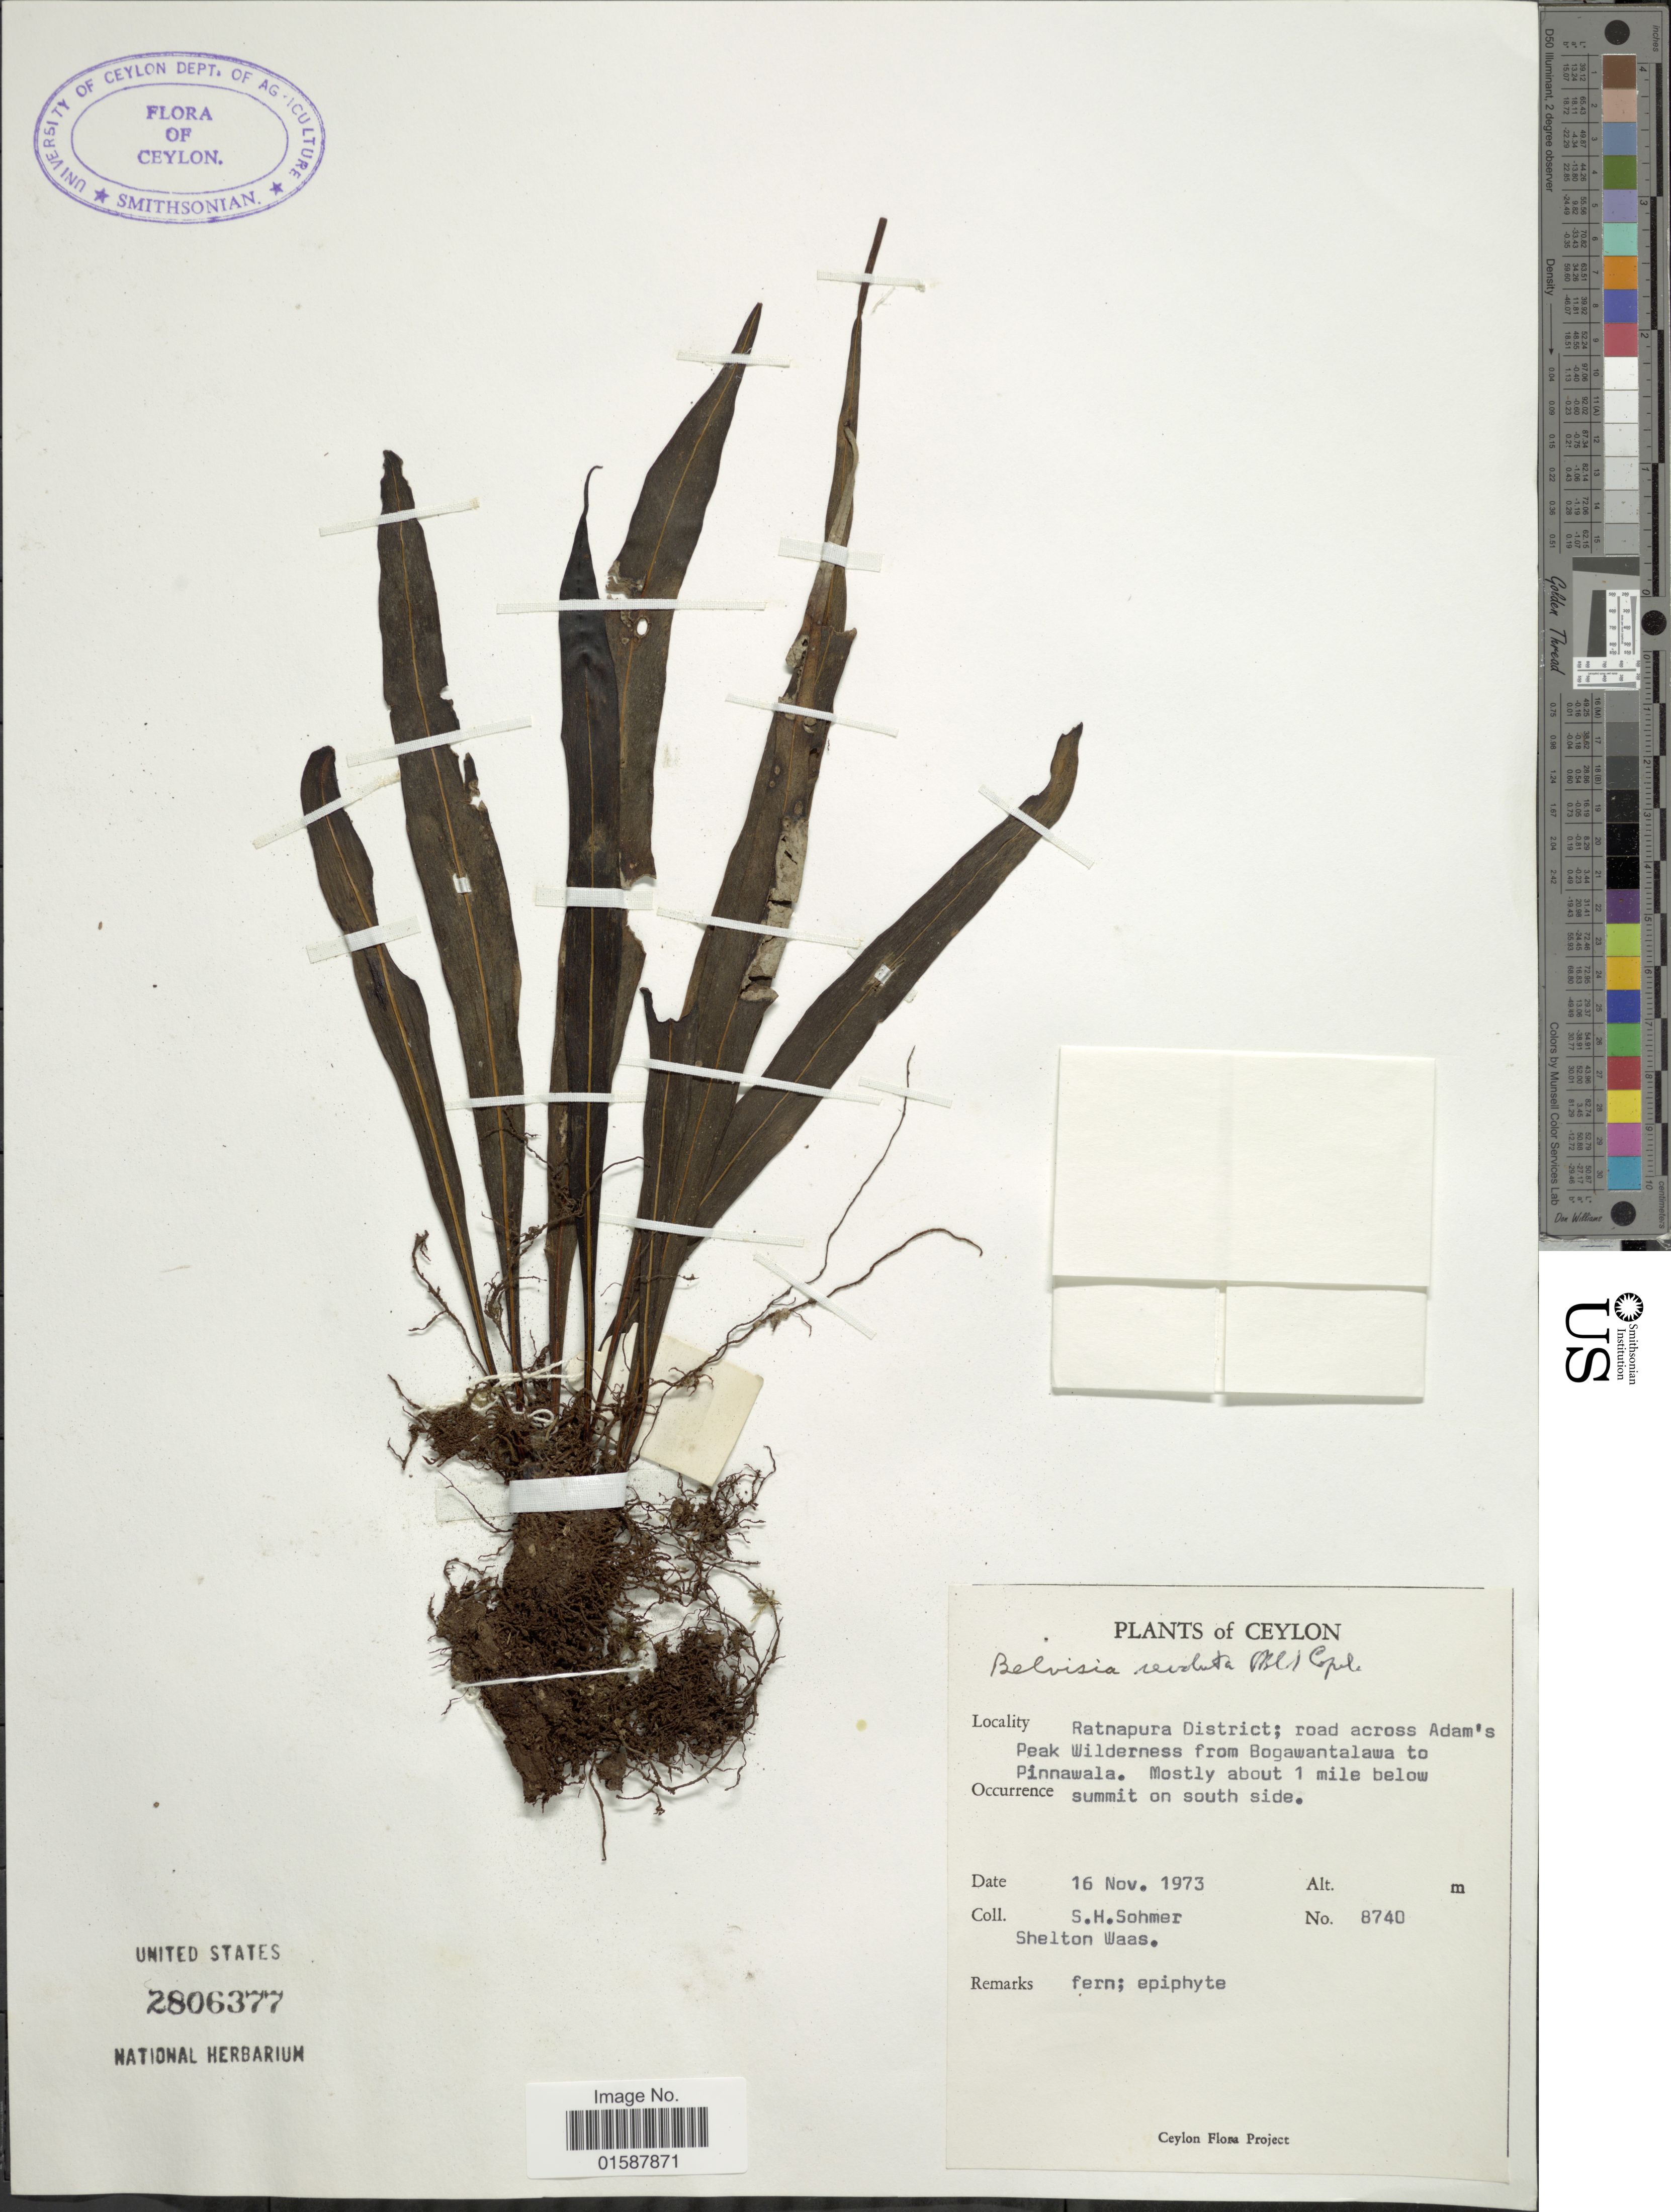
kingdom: Plantae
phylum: Tracheophyta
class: Polypodiopsida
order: Polypodiales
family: Polypodiaceae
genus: Lepisorus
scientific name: Lepisorus revoluta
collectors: S. H. Sohmer & S. Waas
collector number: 8740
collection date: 1973-11-16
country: Sri Lanka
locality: Ceylon. Ratnapura District; road across Adam's Peak Wilderness from Bogawantalawa to Pinnawala. Mostly about 1 mile below summit on south side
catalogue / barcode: US 2806377